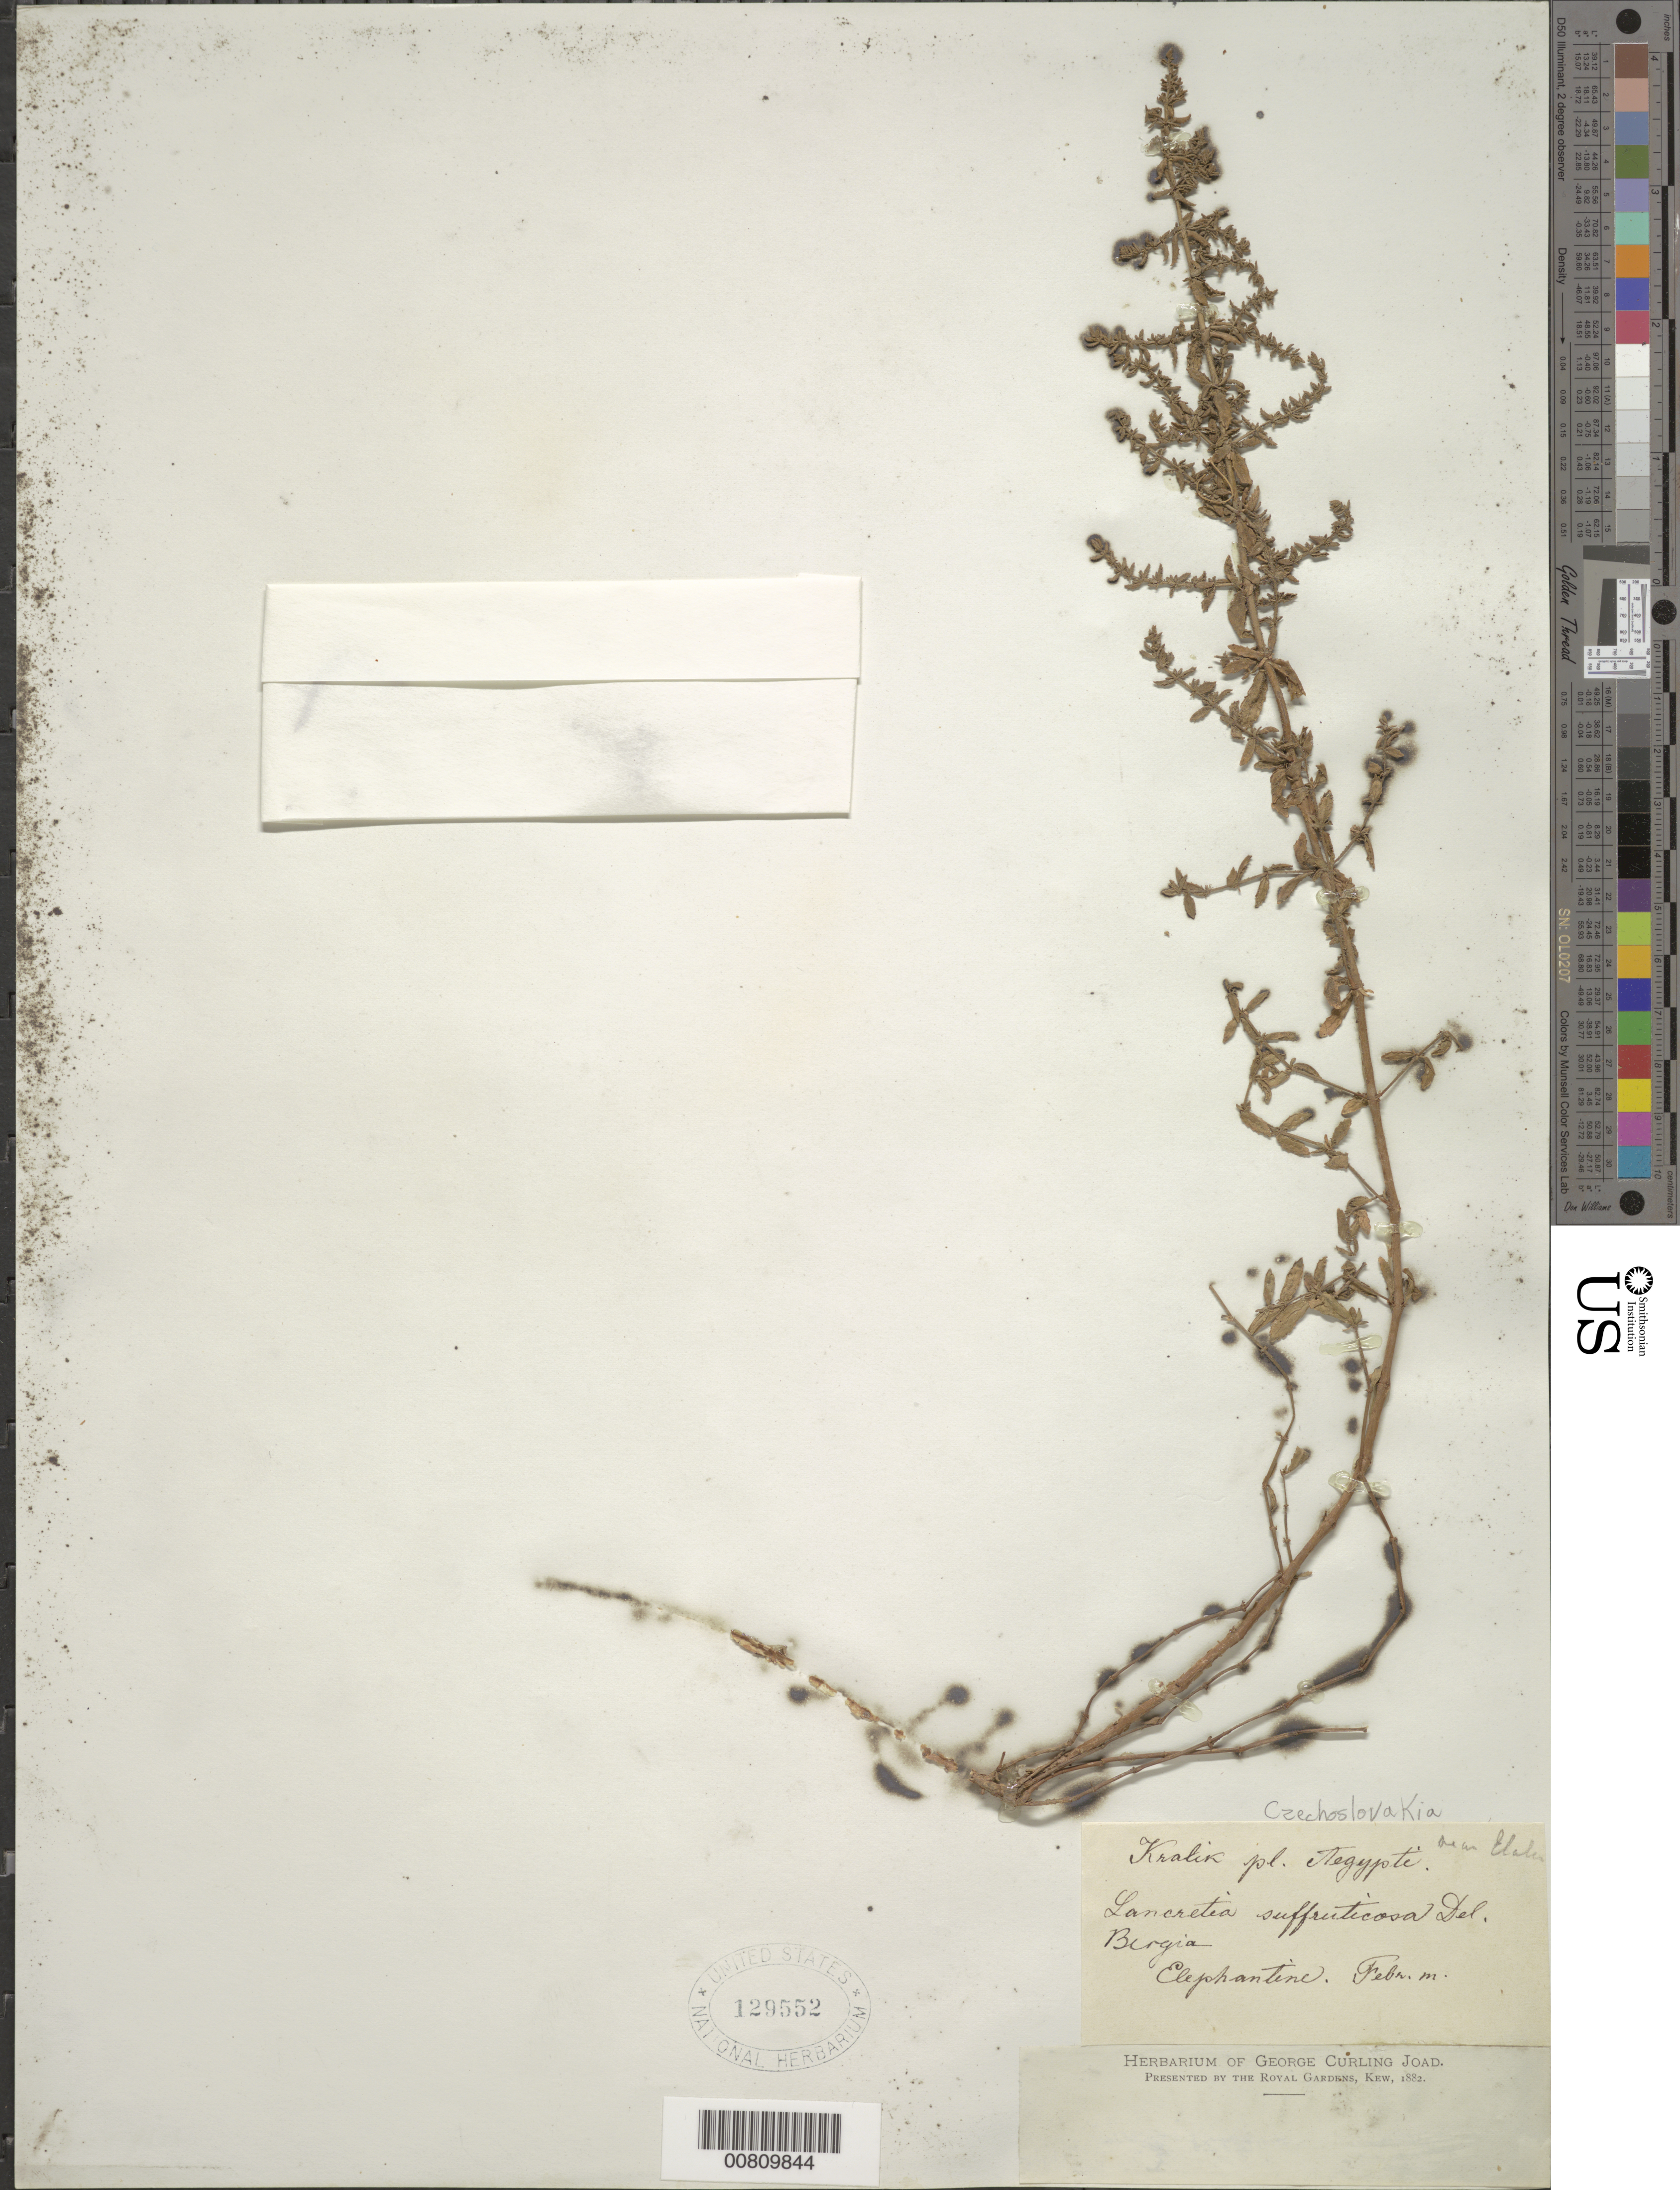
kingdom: Plantae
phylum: Tracheophyta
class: Magnoliopsida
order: Malpighiales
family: Elatinaceae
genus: Bergia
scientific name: Bergia suffruticosa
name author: Fenzl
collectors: ex herb. George Curling Joad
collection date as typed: Feb 1882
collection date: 1882-02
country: Czechia / Slovakia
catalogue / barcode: US 129552